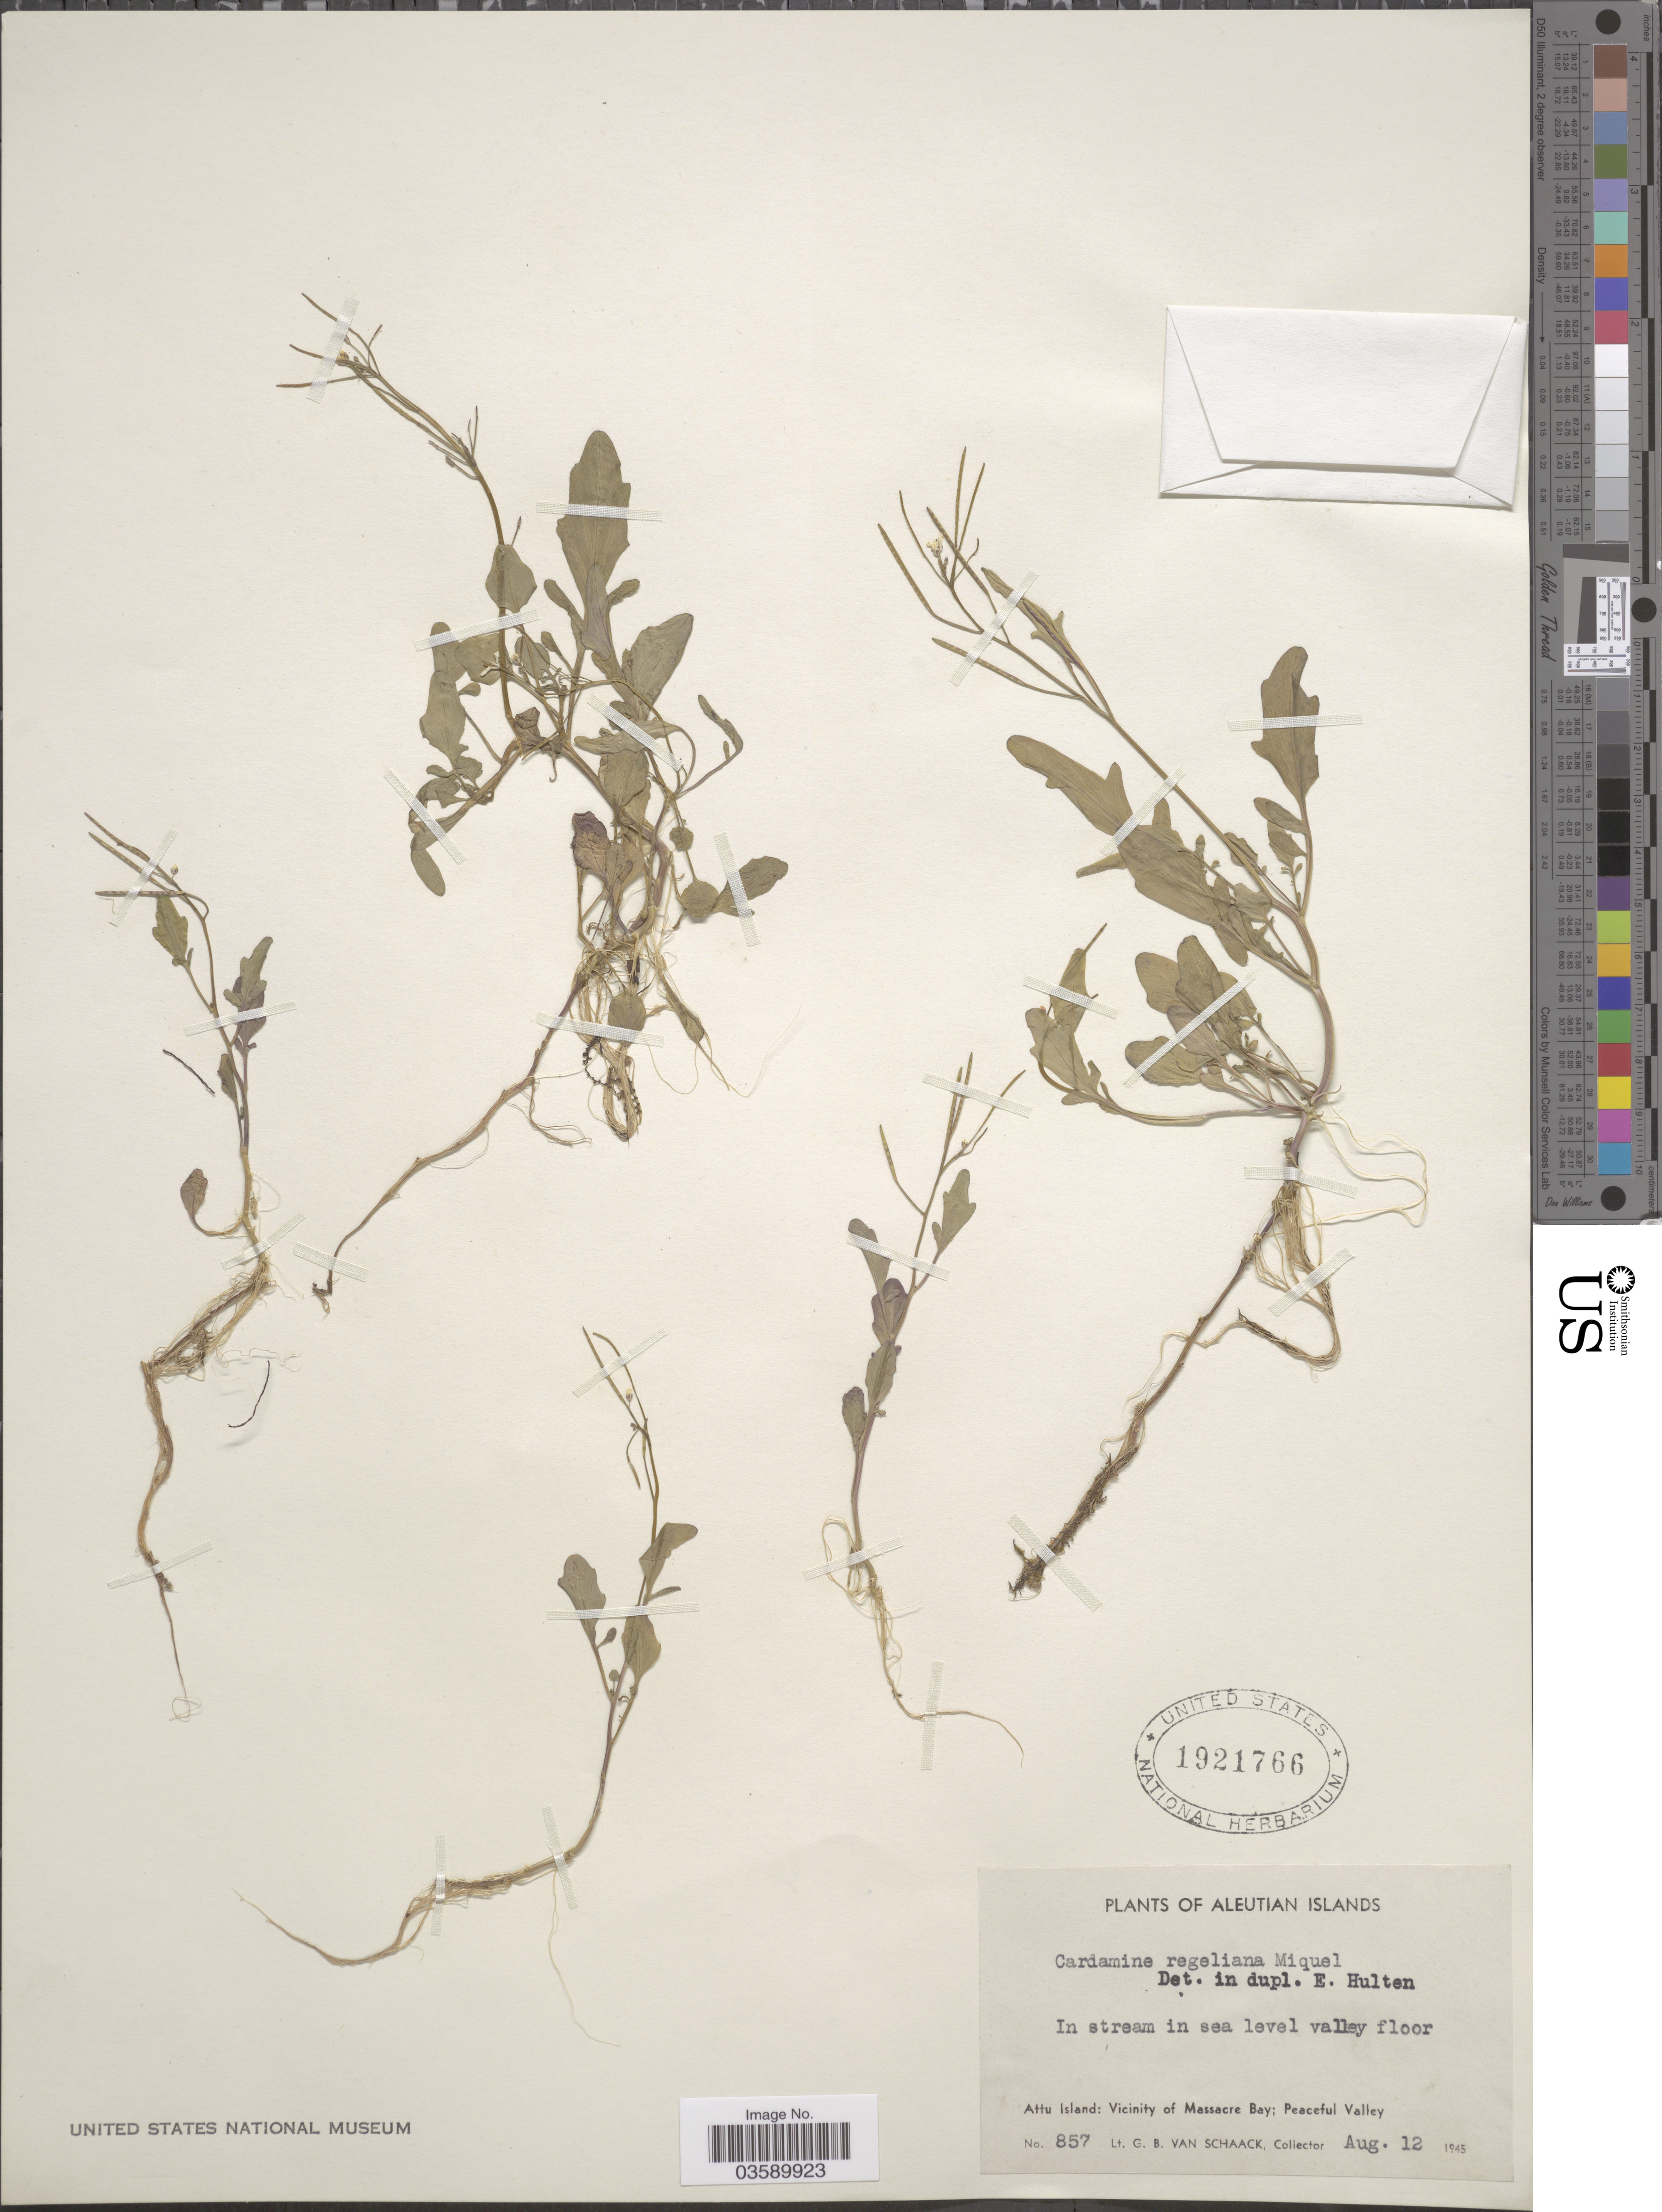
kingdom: Plantae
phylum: Tracheophyta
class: Magnoliopsida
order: Brassicales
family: Brassicaceae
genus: Cardamine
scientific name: Cardamine regeliana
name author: Miq.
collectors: G. Van Schaack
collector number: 857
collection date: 1945-08-12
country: United States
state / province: Alaska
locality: Aleutian Islands. In stream in sea level valley floor. Attu Island: Vicinity of Massacre Bay; Peaceful Valley.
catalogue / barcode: US 1921766